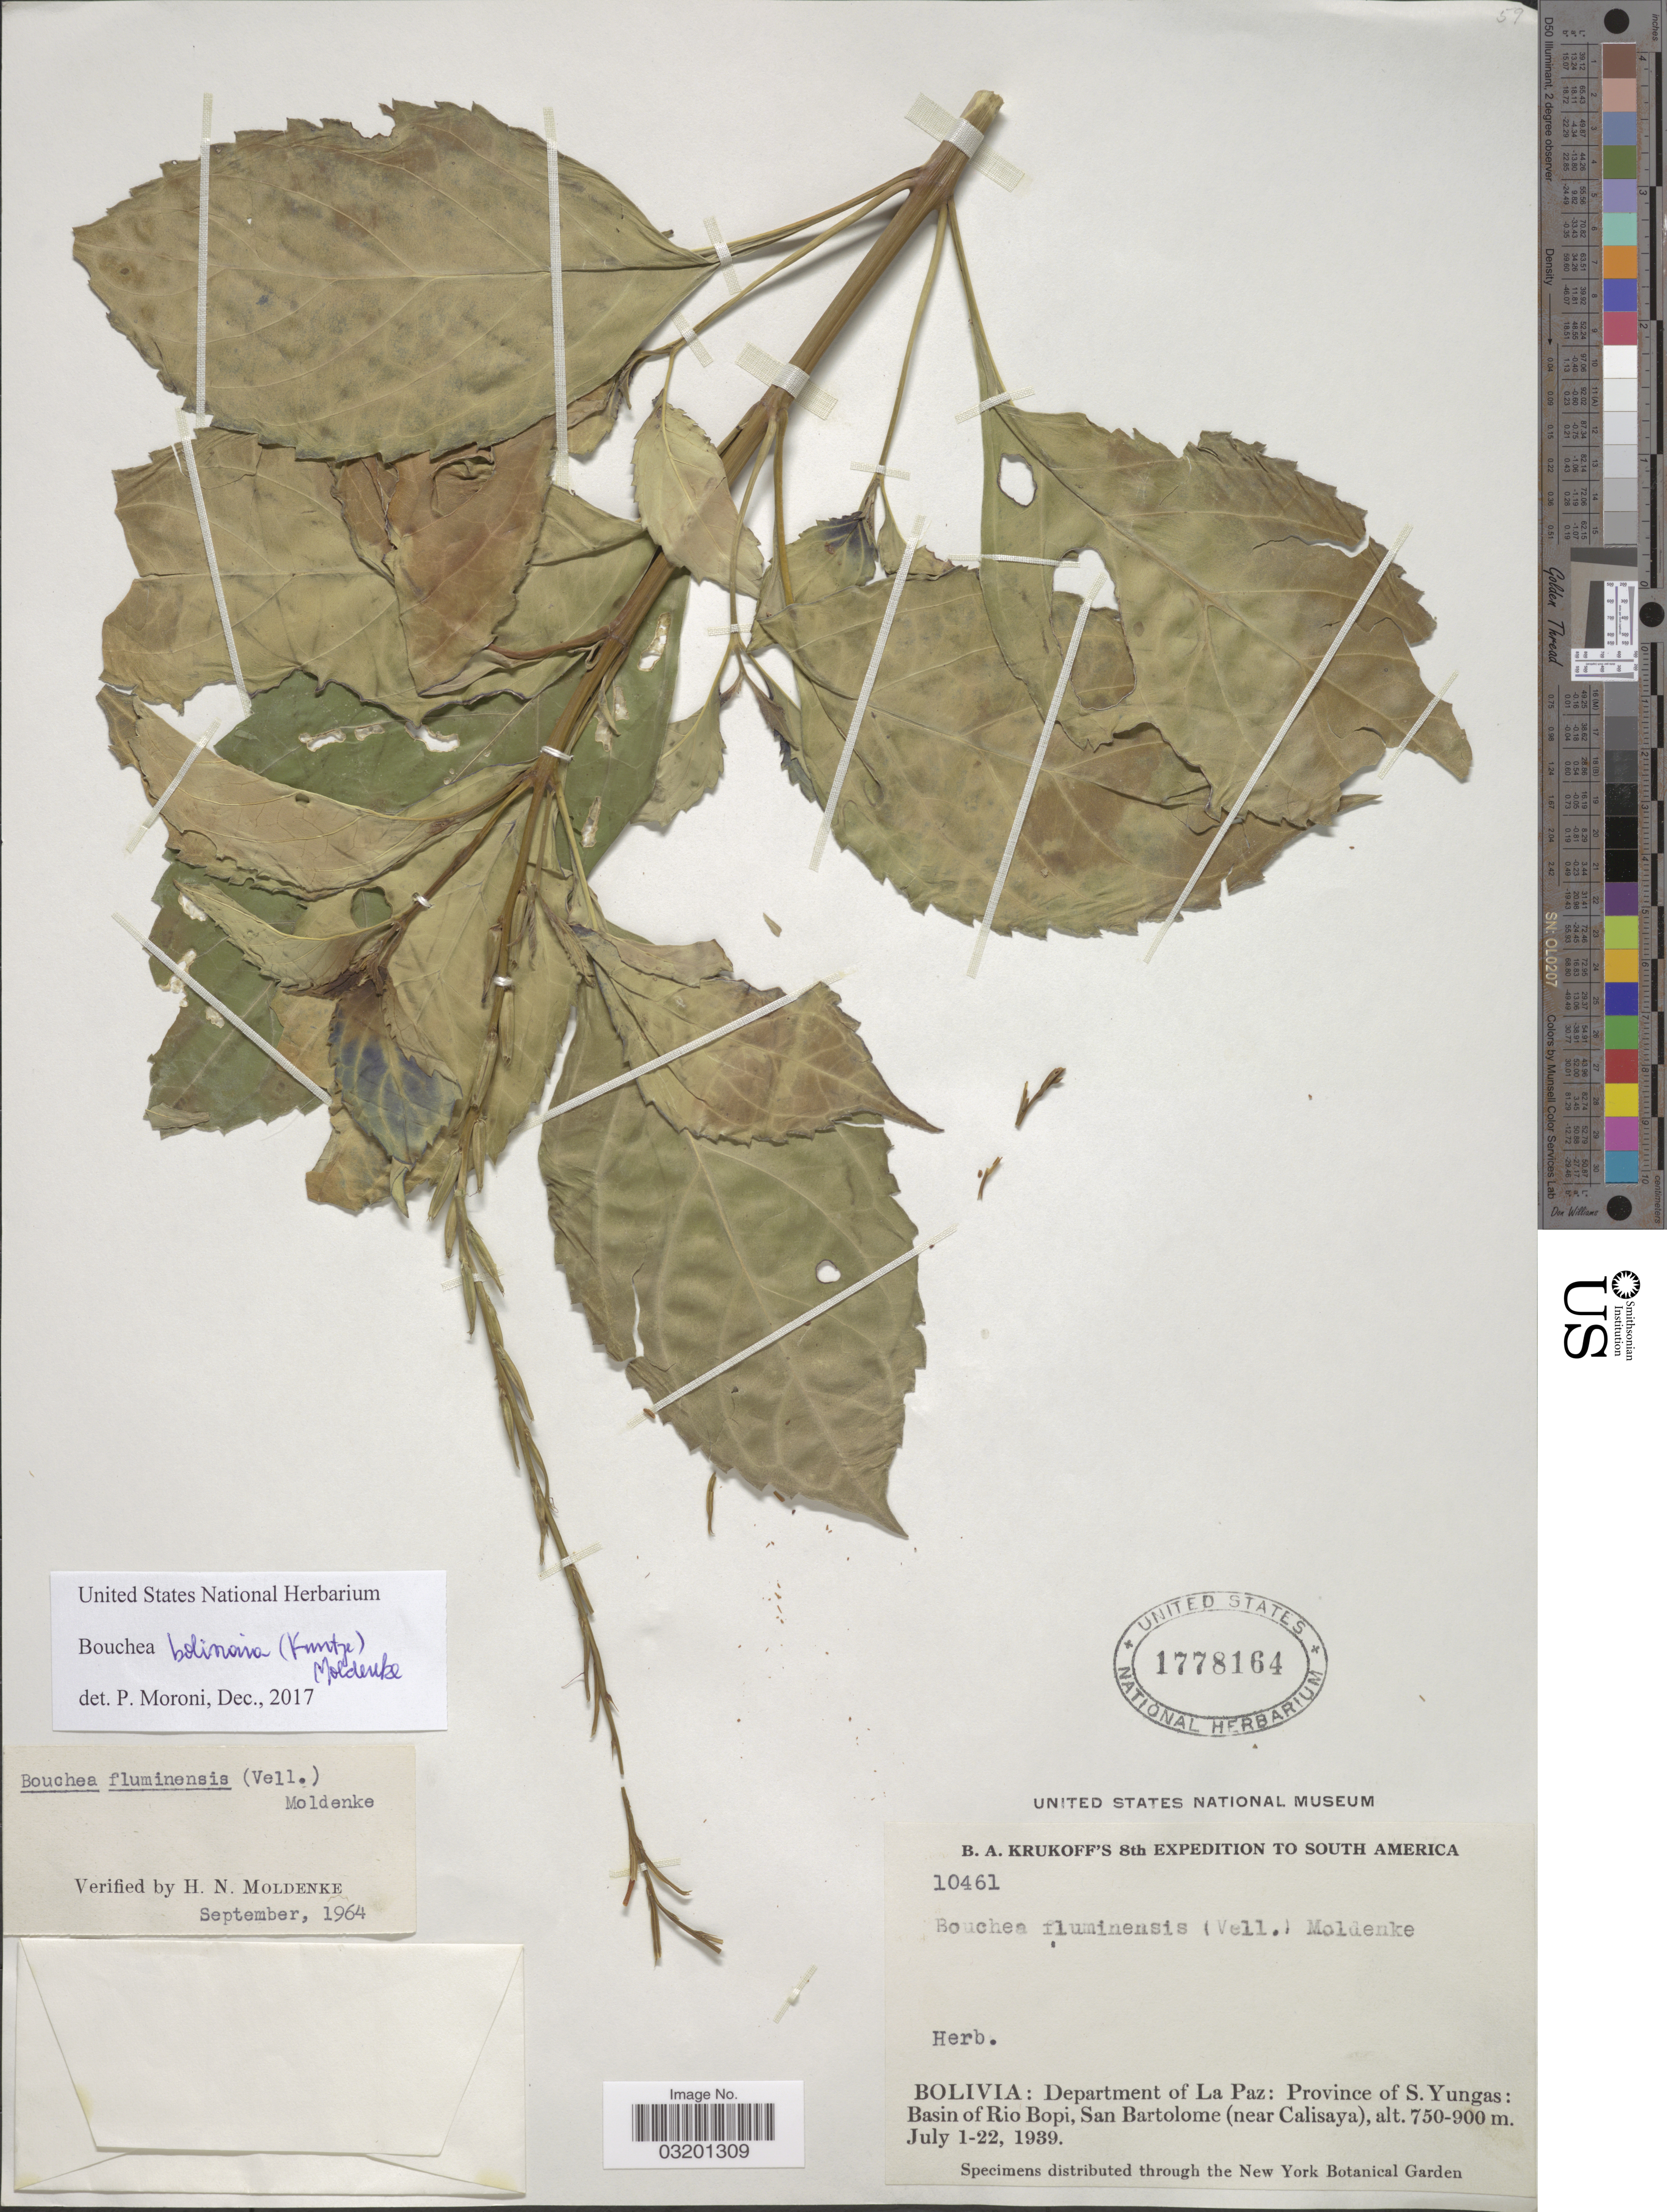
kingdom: Plantae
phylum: Tracheophyta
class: Magnoliopsida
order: Lamiales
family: Verbenaceae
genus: Bouchea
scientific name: Bouchea boliviana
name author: (Kuntze) Moldenke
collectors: B. A. Krukoff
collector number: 10461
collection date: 1939-07-01/1939-07-22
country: Bolivia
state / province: La Paz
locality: Department of La Paz: Province of S. Yungas: Basin of Rio Bopi, San Bartolome (near Calisaya).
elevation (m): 750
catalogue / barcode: US 1778164